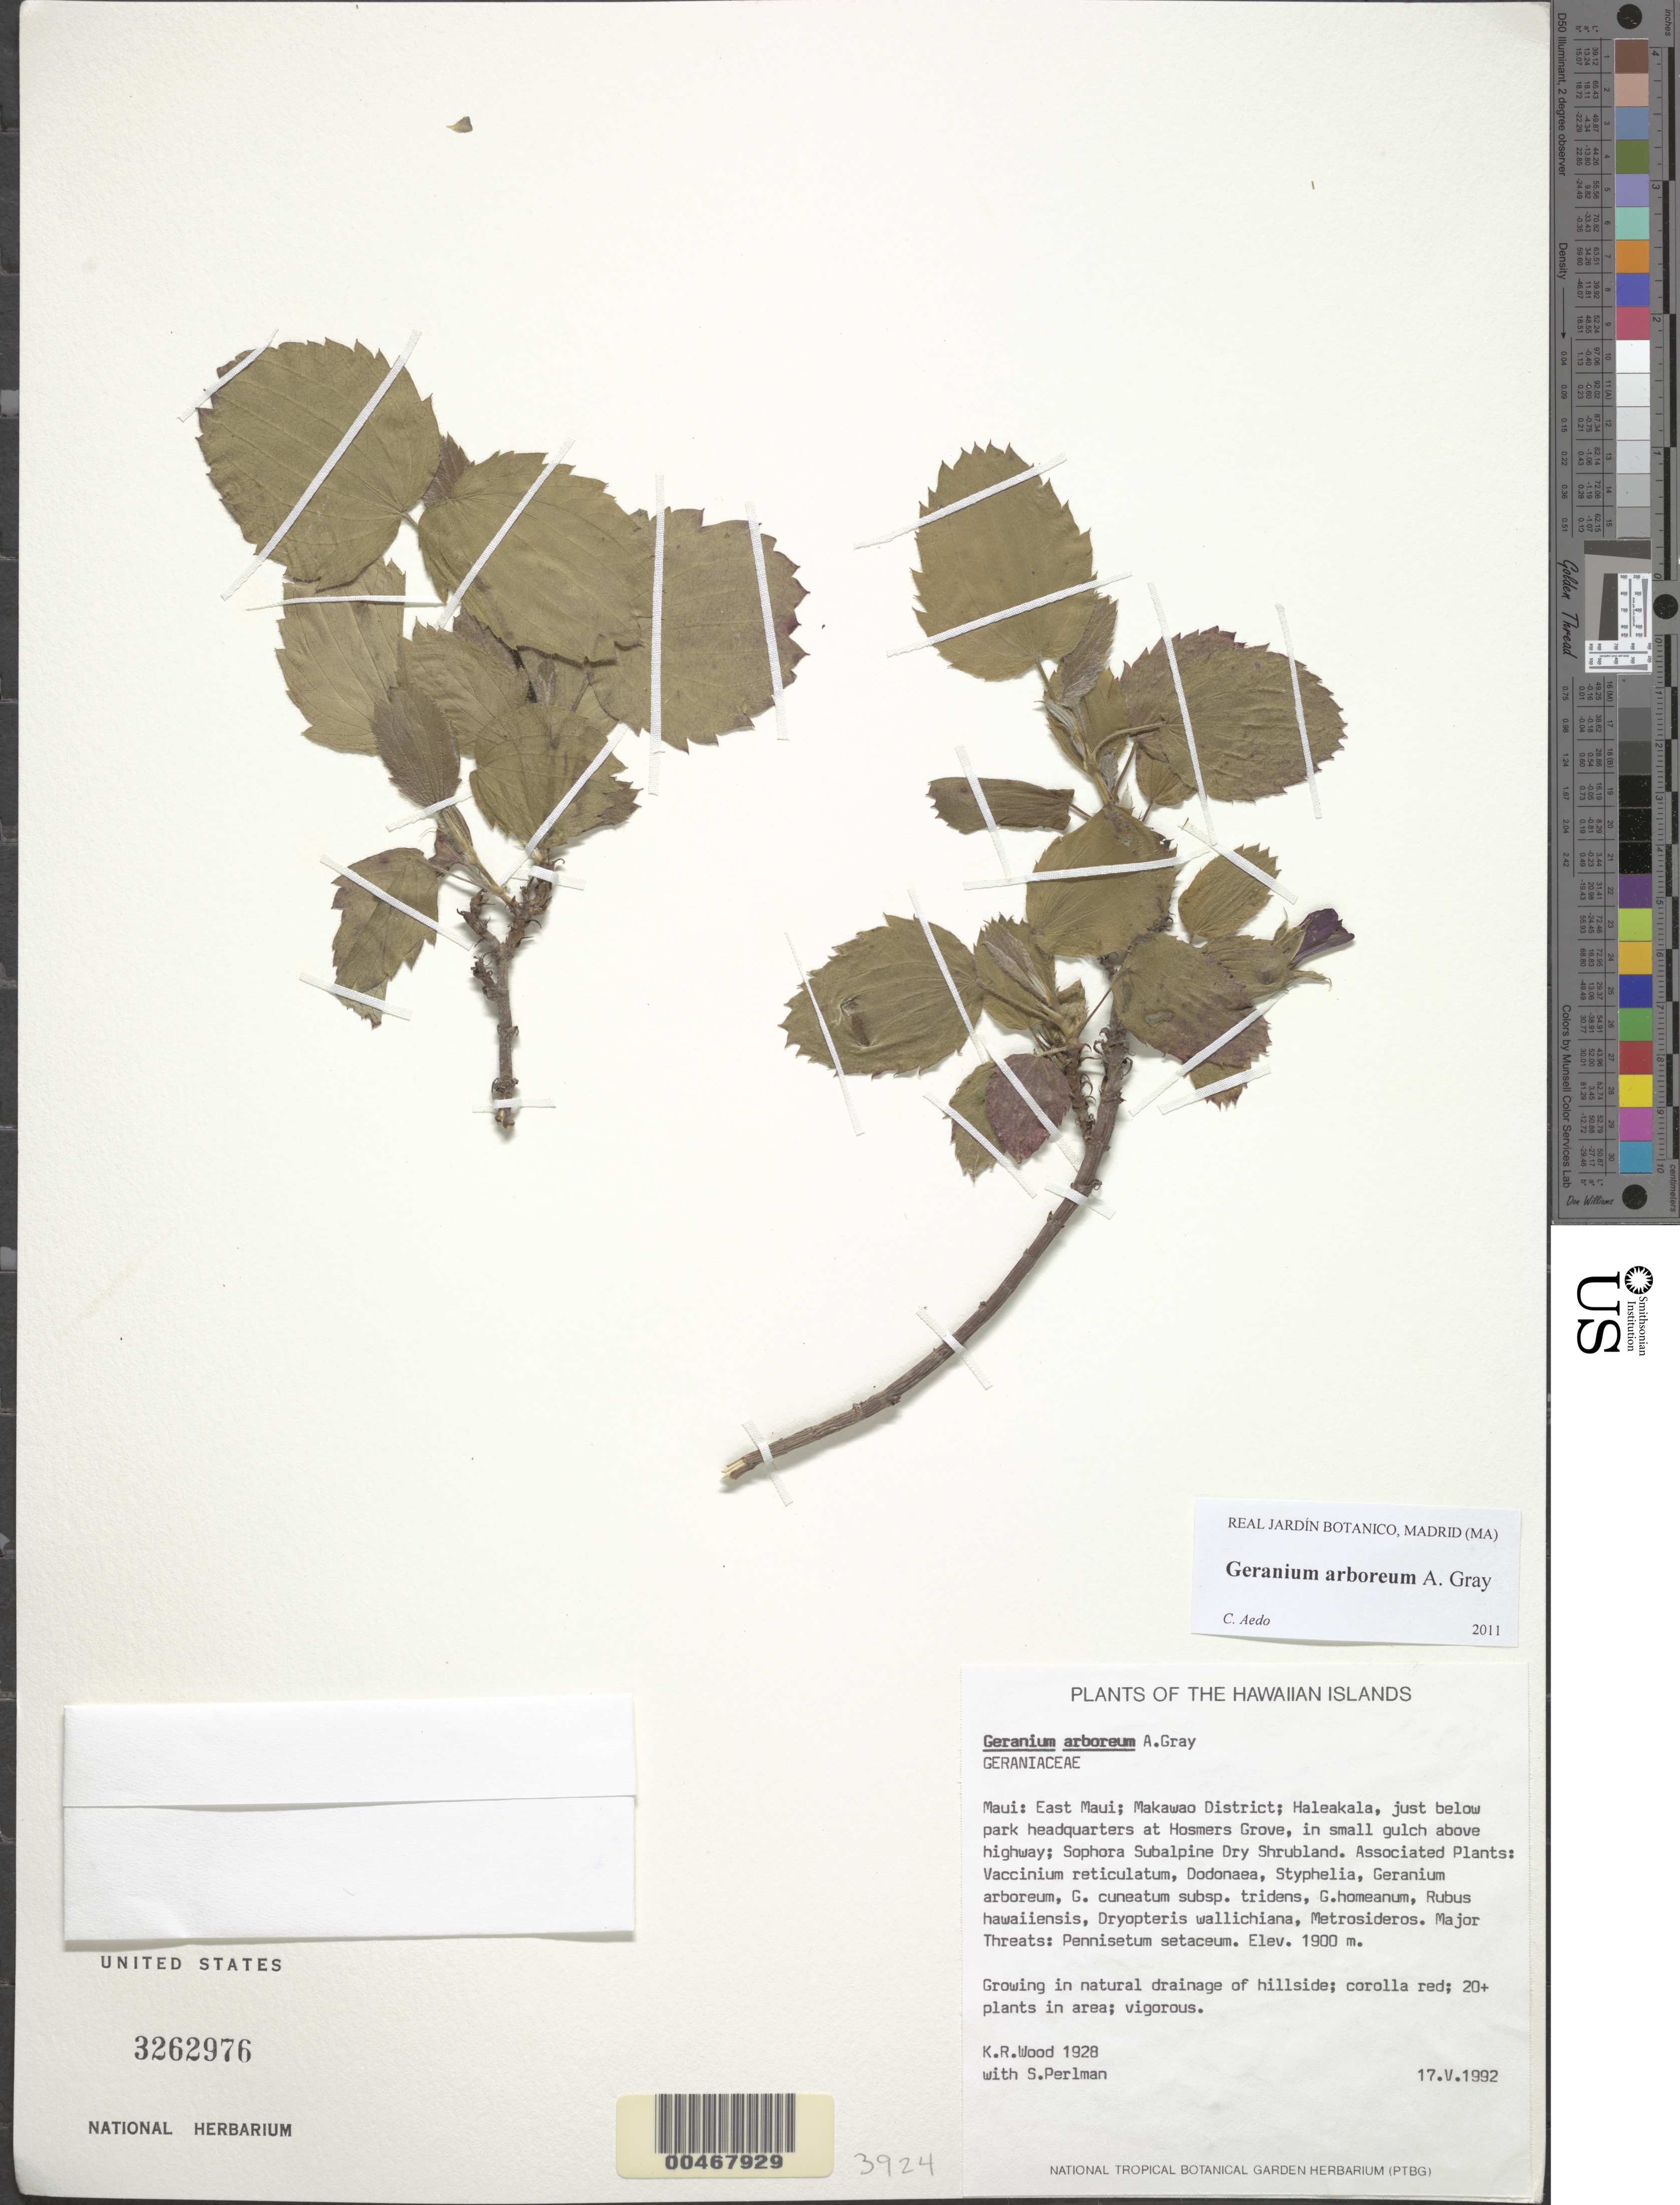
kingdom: Plantae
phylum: Tracheophyta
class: Magnoliopsida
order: Geraniales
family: Geraniaceae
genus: Geranium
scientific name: Geranium arboreum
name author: A. Gray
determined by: Aedo, C.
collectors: K. R. Wood & S. P. Perlman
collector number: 1928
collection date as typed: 17 May 1992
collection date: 1992-05-17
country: United States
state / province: Hawaii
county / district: Maui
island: Maui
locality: E Maui, Makawao Dist., Haleakala, just below park hdqtrs. at Hosmers Grove, in small gulch above hwy.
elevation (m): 1900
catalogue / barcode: US 3262976